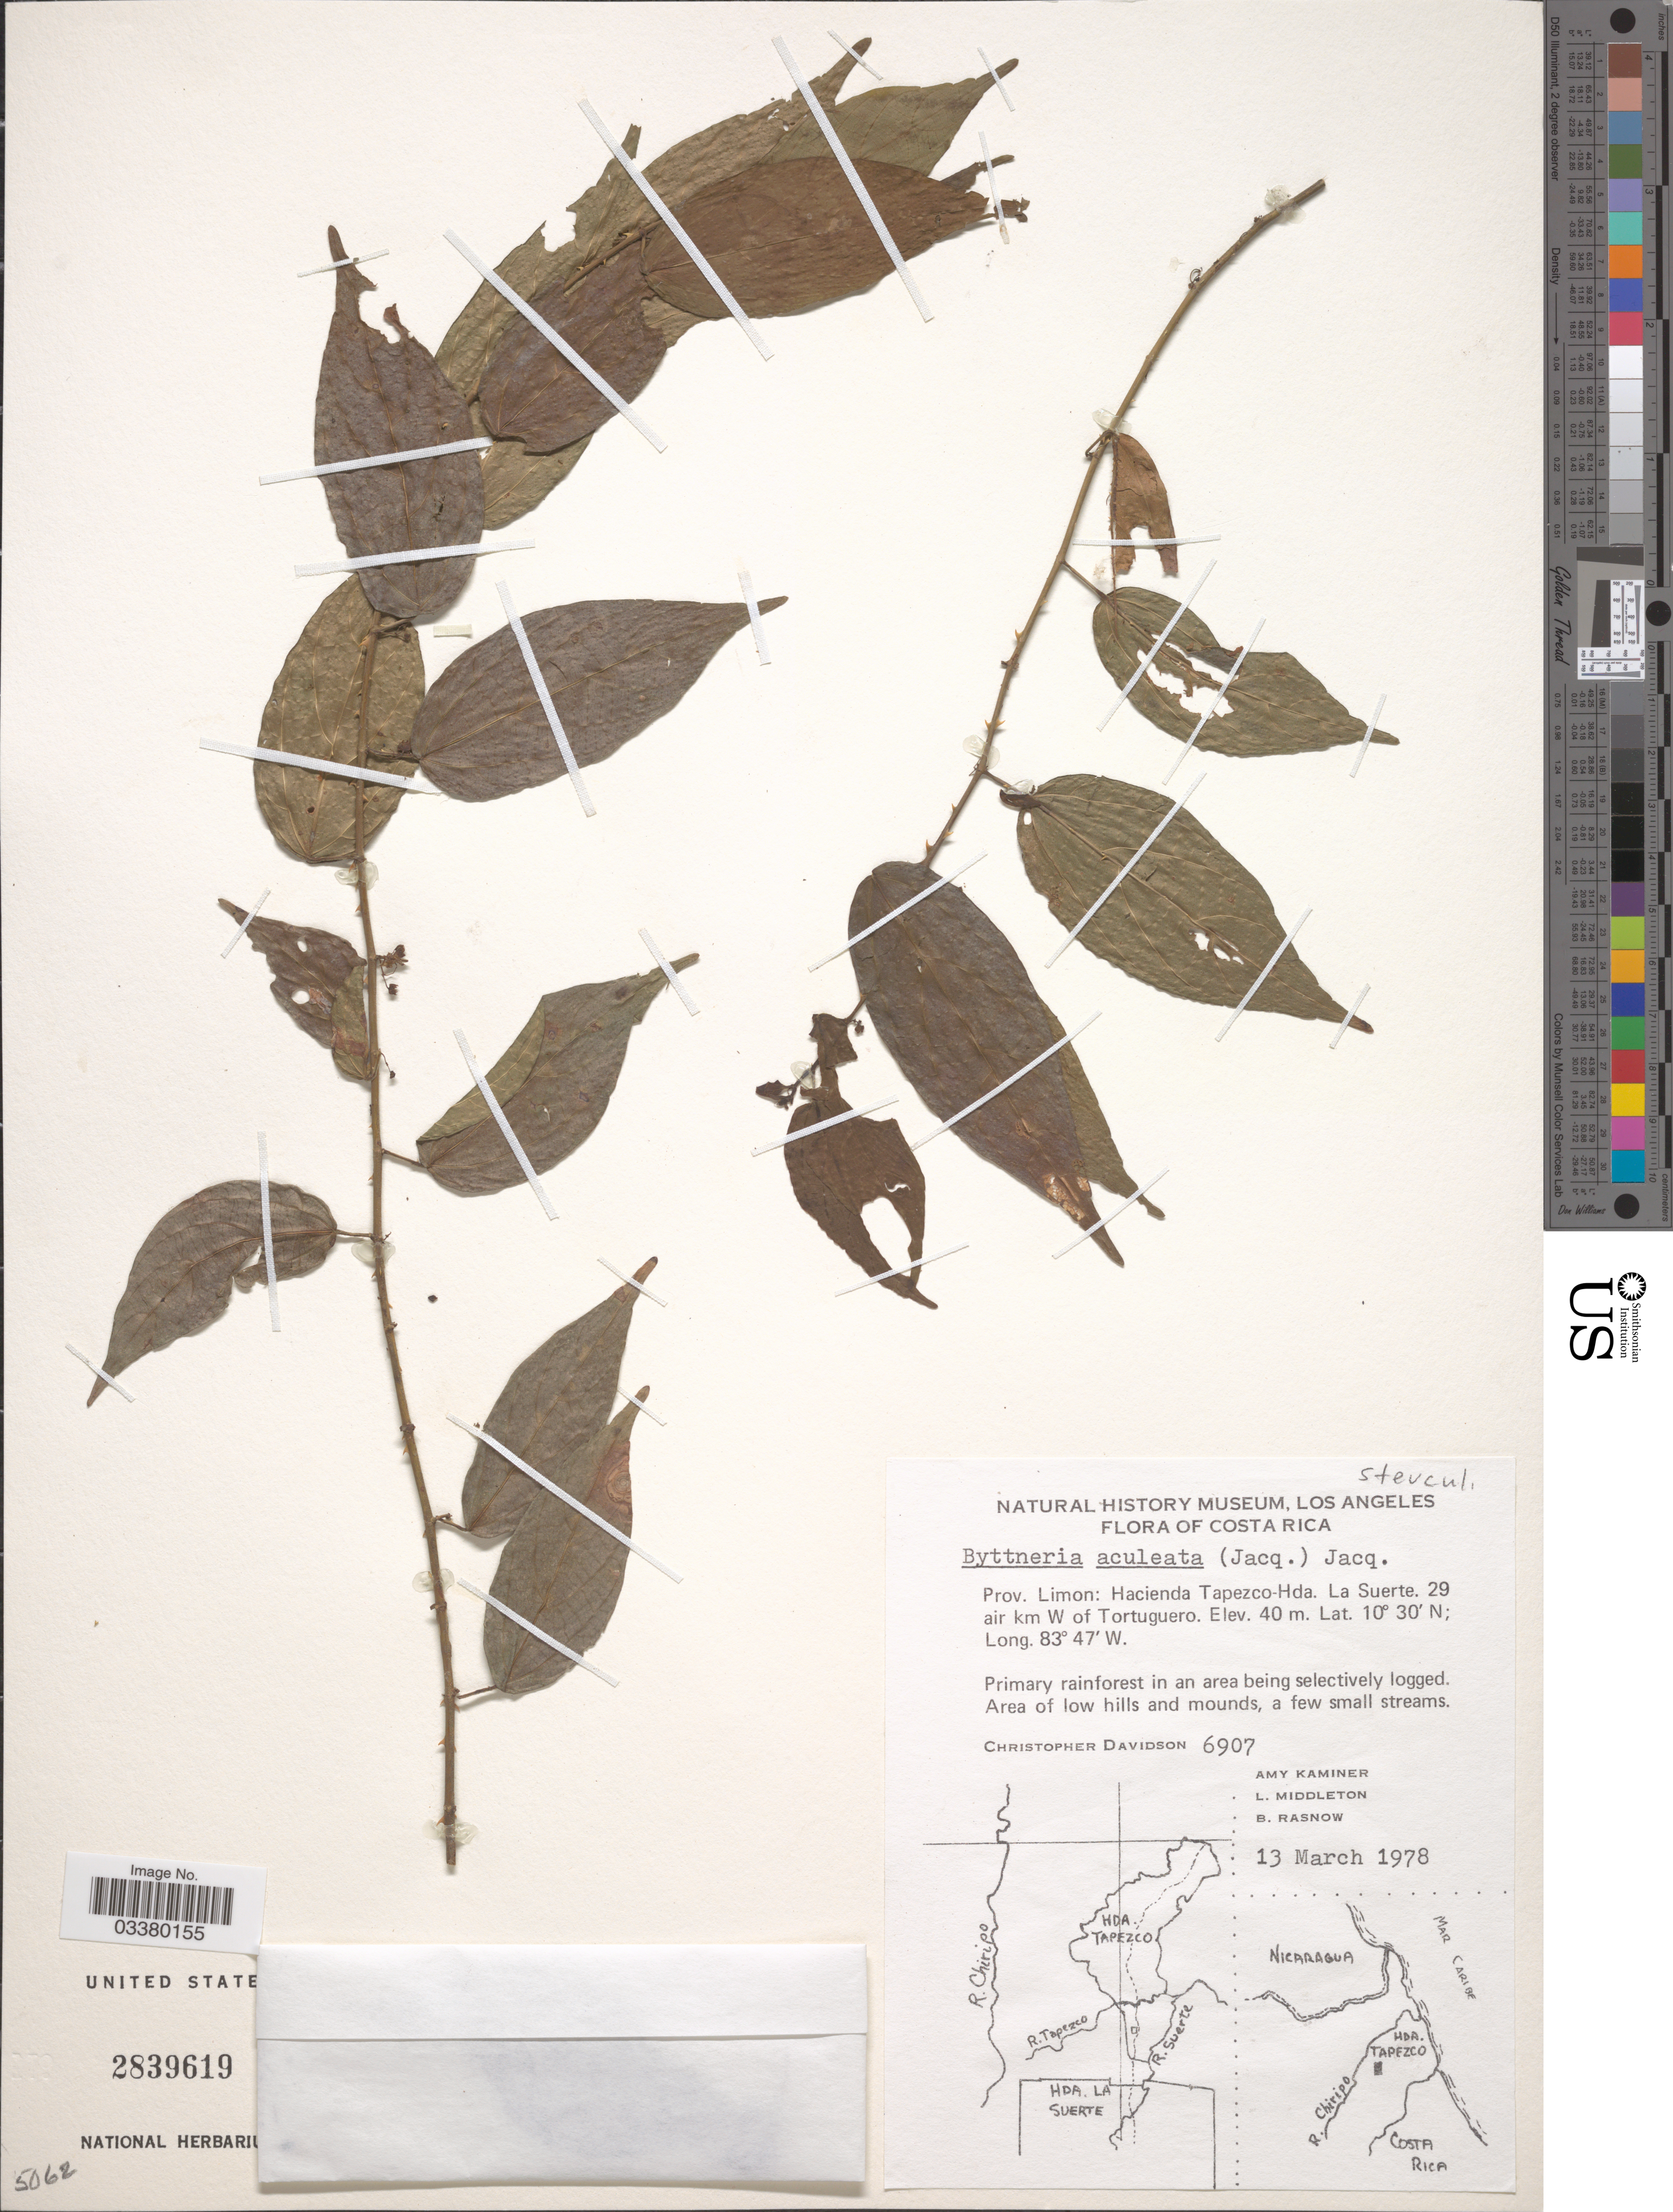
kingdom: Plantae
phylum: Tracheophyta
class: Magnoliopsida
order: Malvales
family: Malvaceae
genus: Byttneria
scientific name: Byttneria aculeata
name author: (Jacq.) Jacq.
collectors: C. Davidson, A. Kaminer, L. Middleton & B. Rasnow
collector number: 6907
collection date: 1978-03-13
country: Costa Rica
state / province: Limón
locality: Hacienda Tapezco-Hda. La Suerte. 29 air km W of Tortuguero.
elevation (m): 40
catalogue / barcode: US 2839619